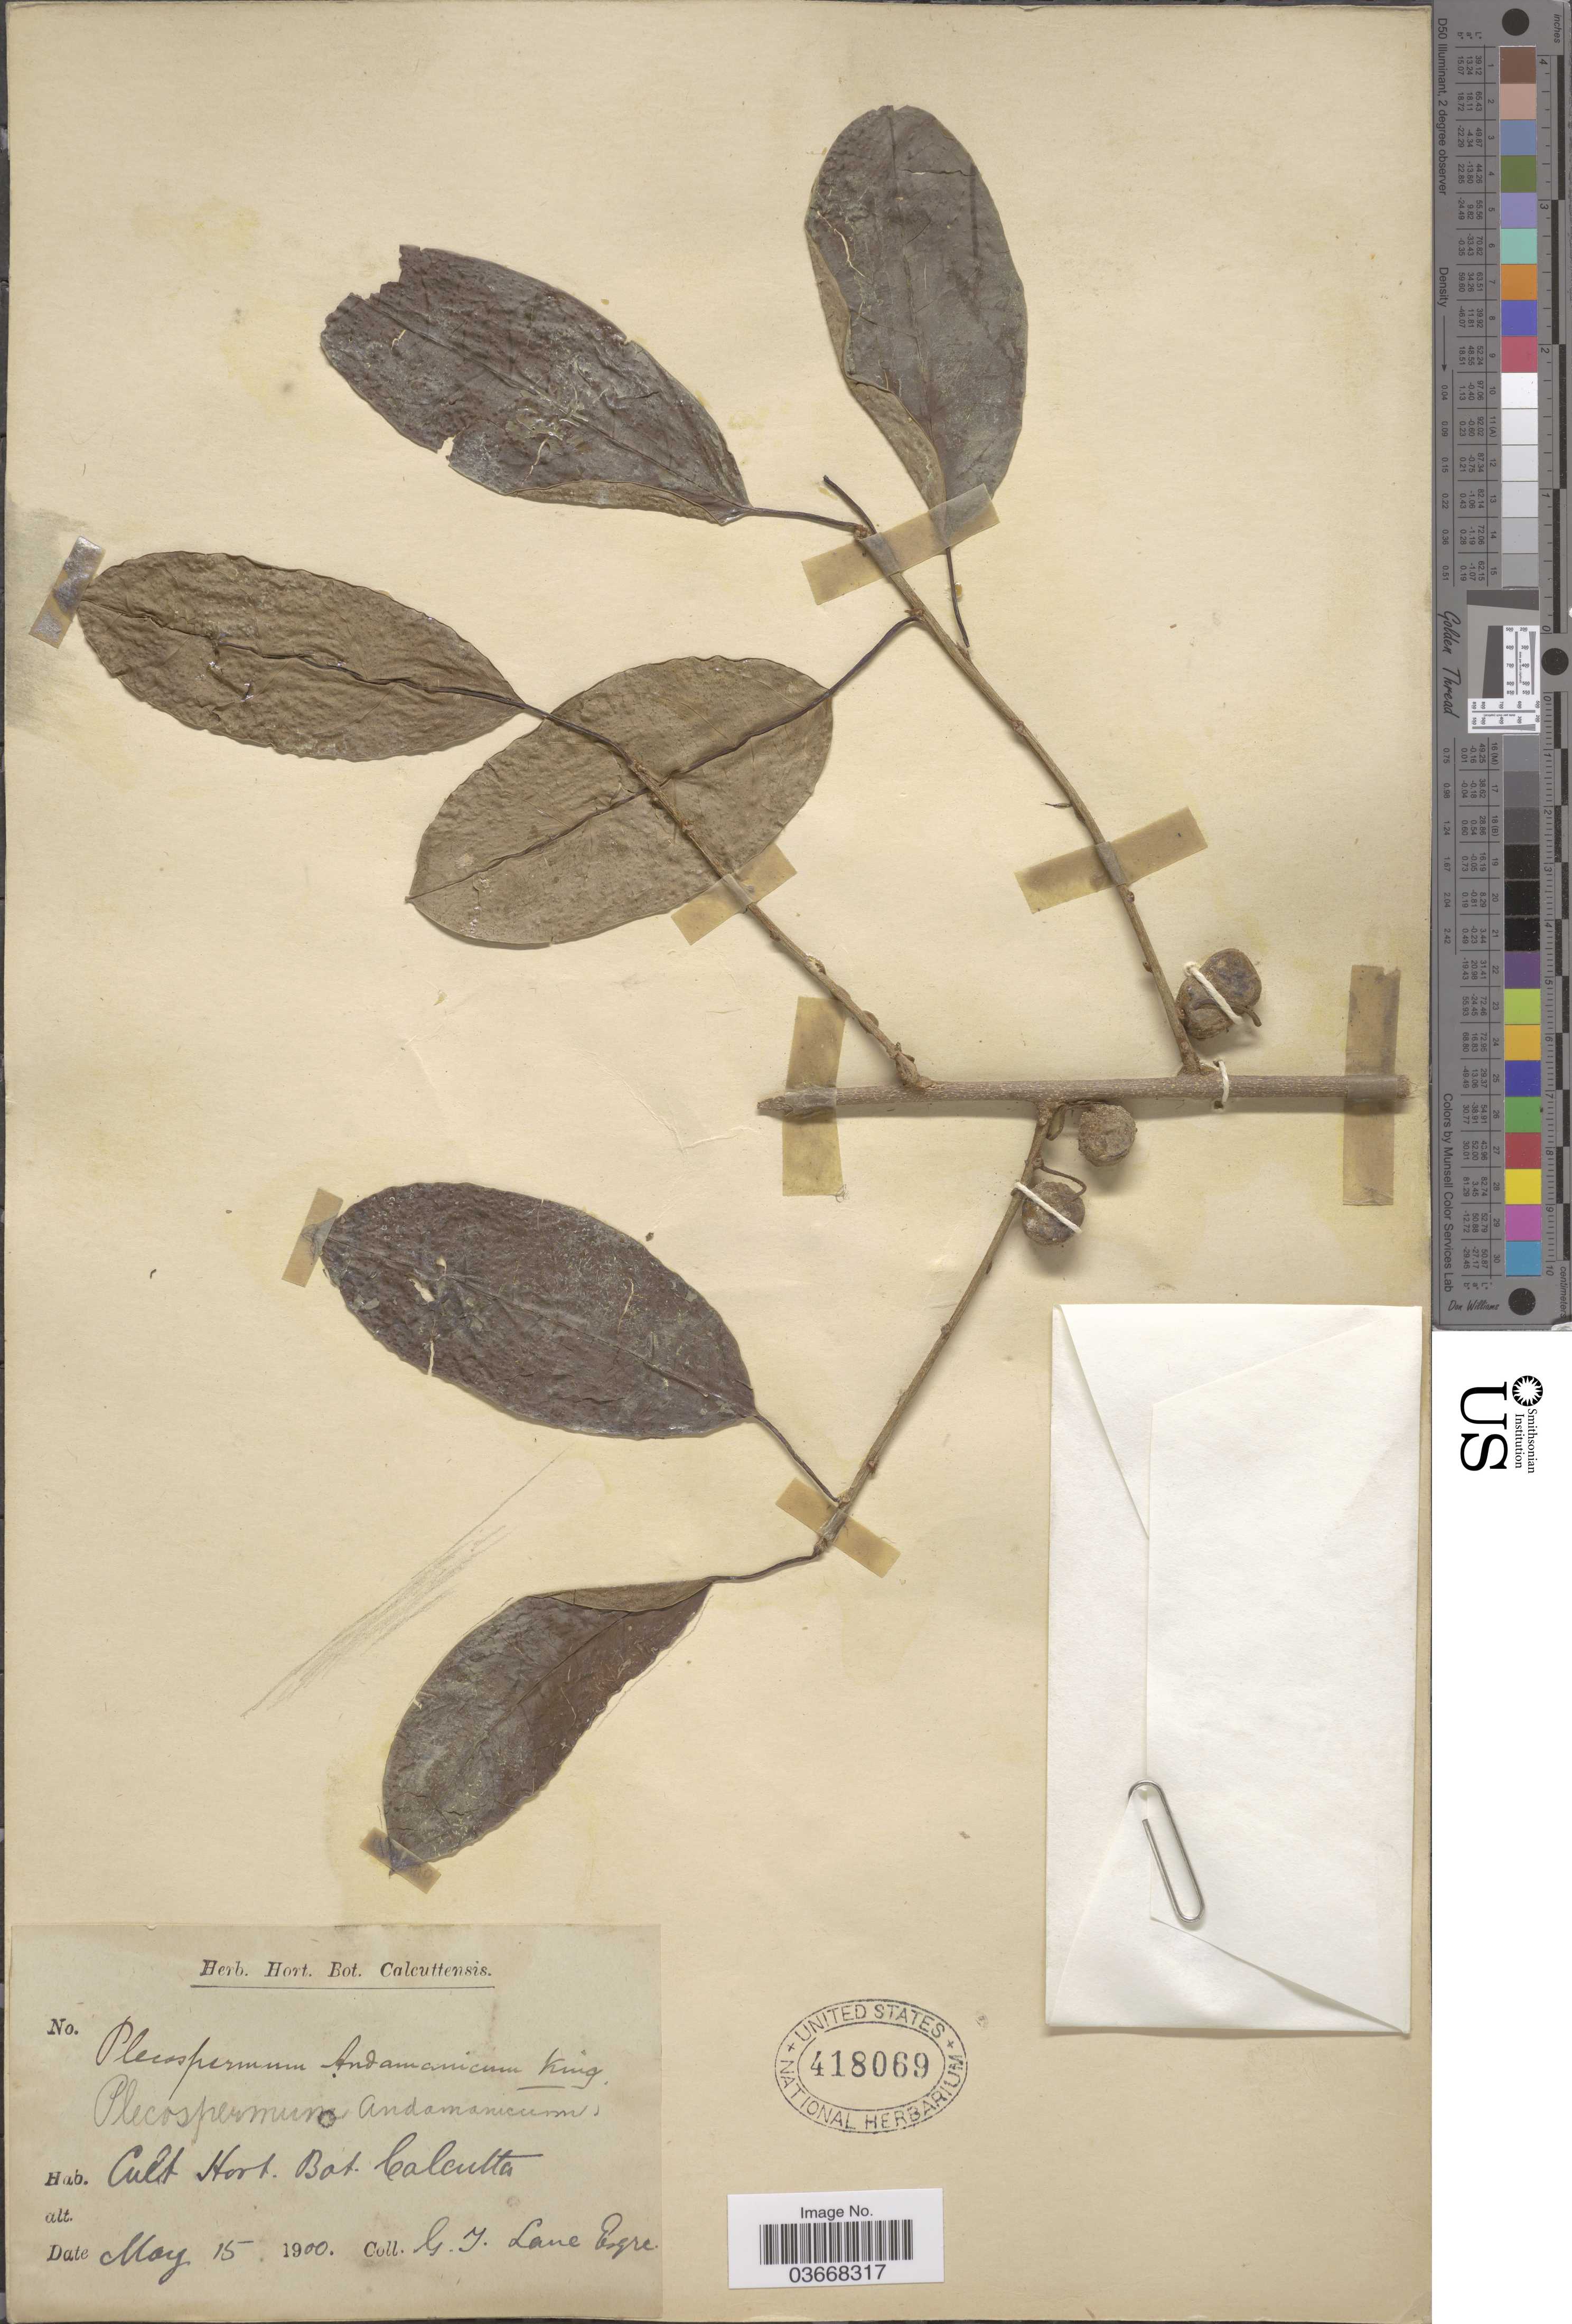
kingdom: Plantae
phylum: Tracheophyta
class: Magnoliopsida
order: Rosales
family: Moraceae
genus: Maclura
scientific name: Maclura andamanica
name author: (King ex Hook. f.) C.C. Berg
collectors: G. Lane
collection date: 1900-05-15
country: India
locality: Cult Hort. Bot. Calcutta.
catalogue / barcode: US 418069